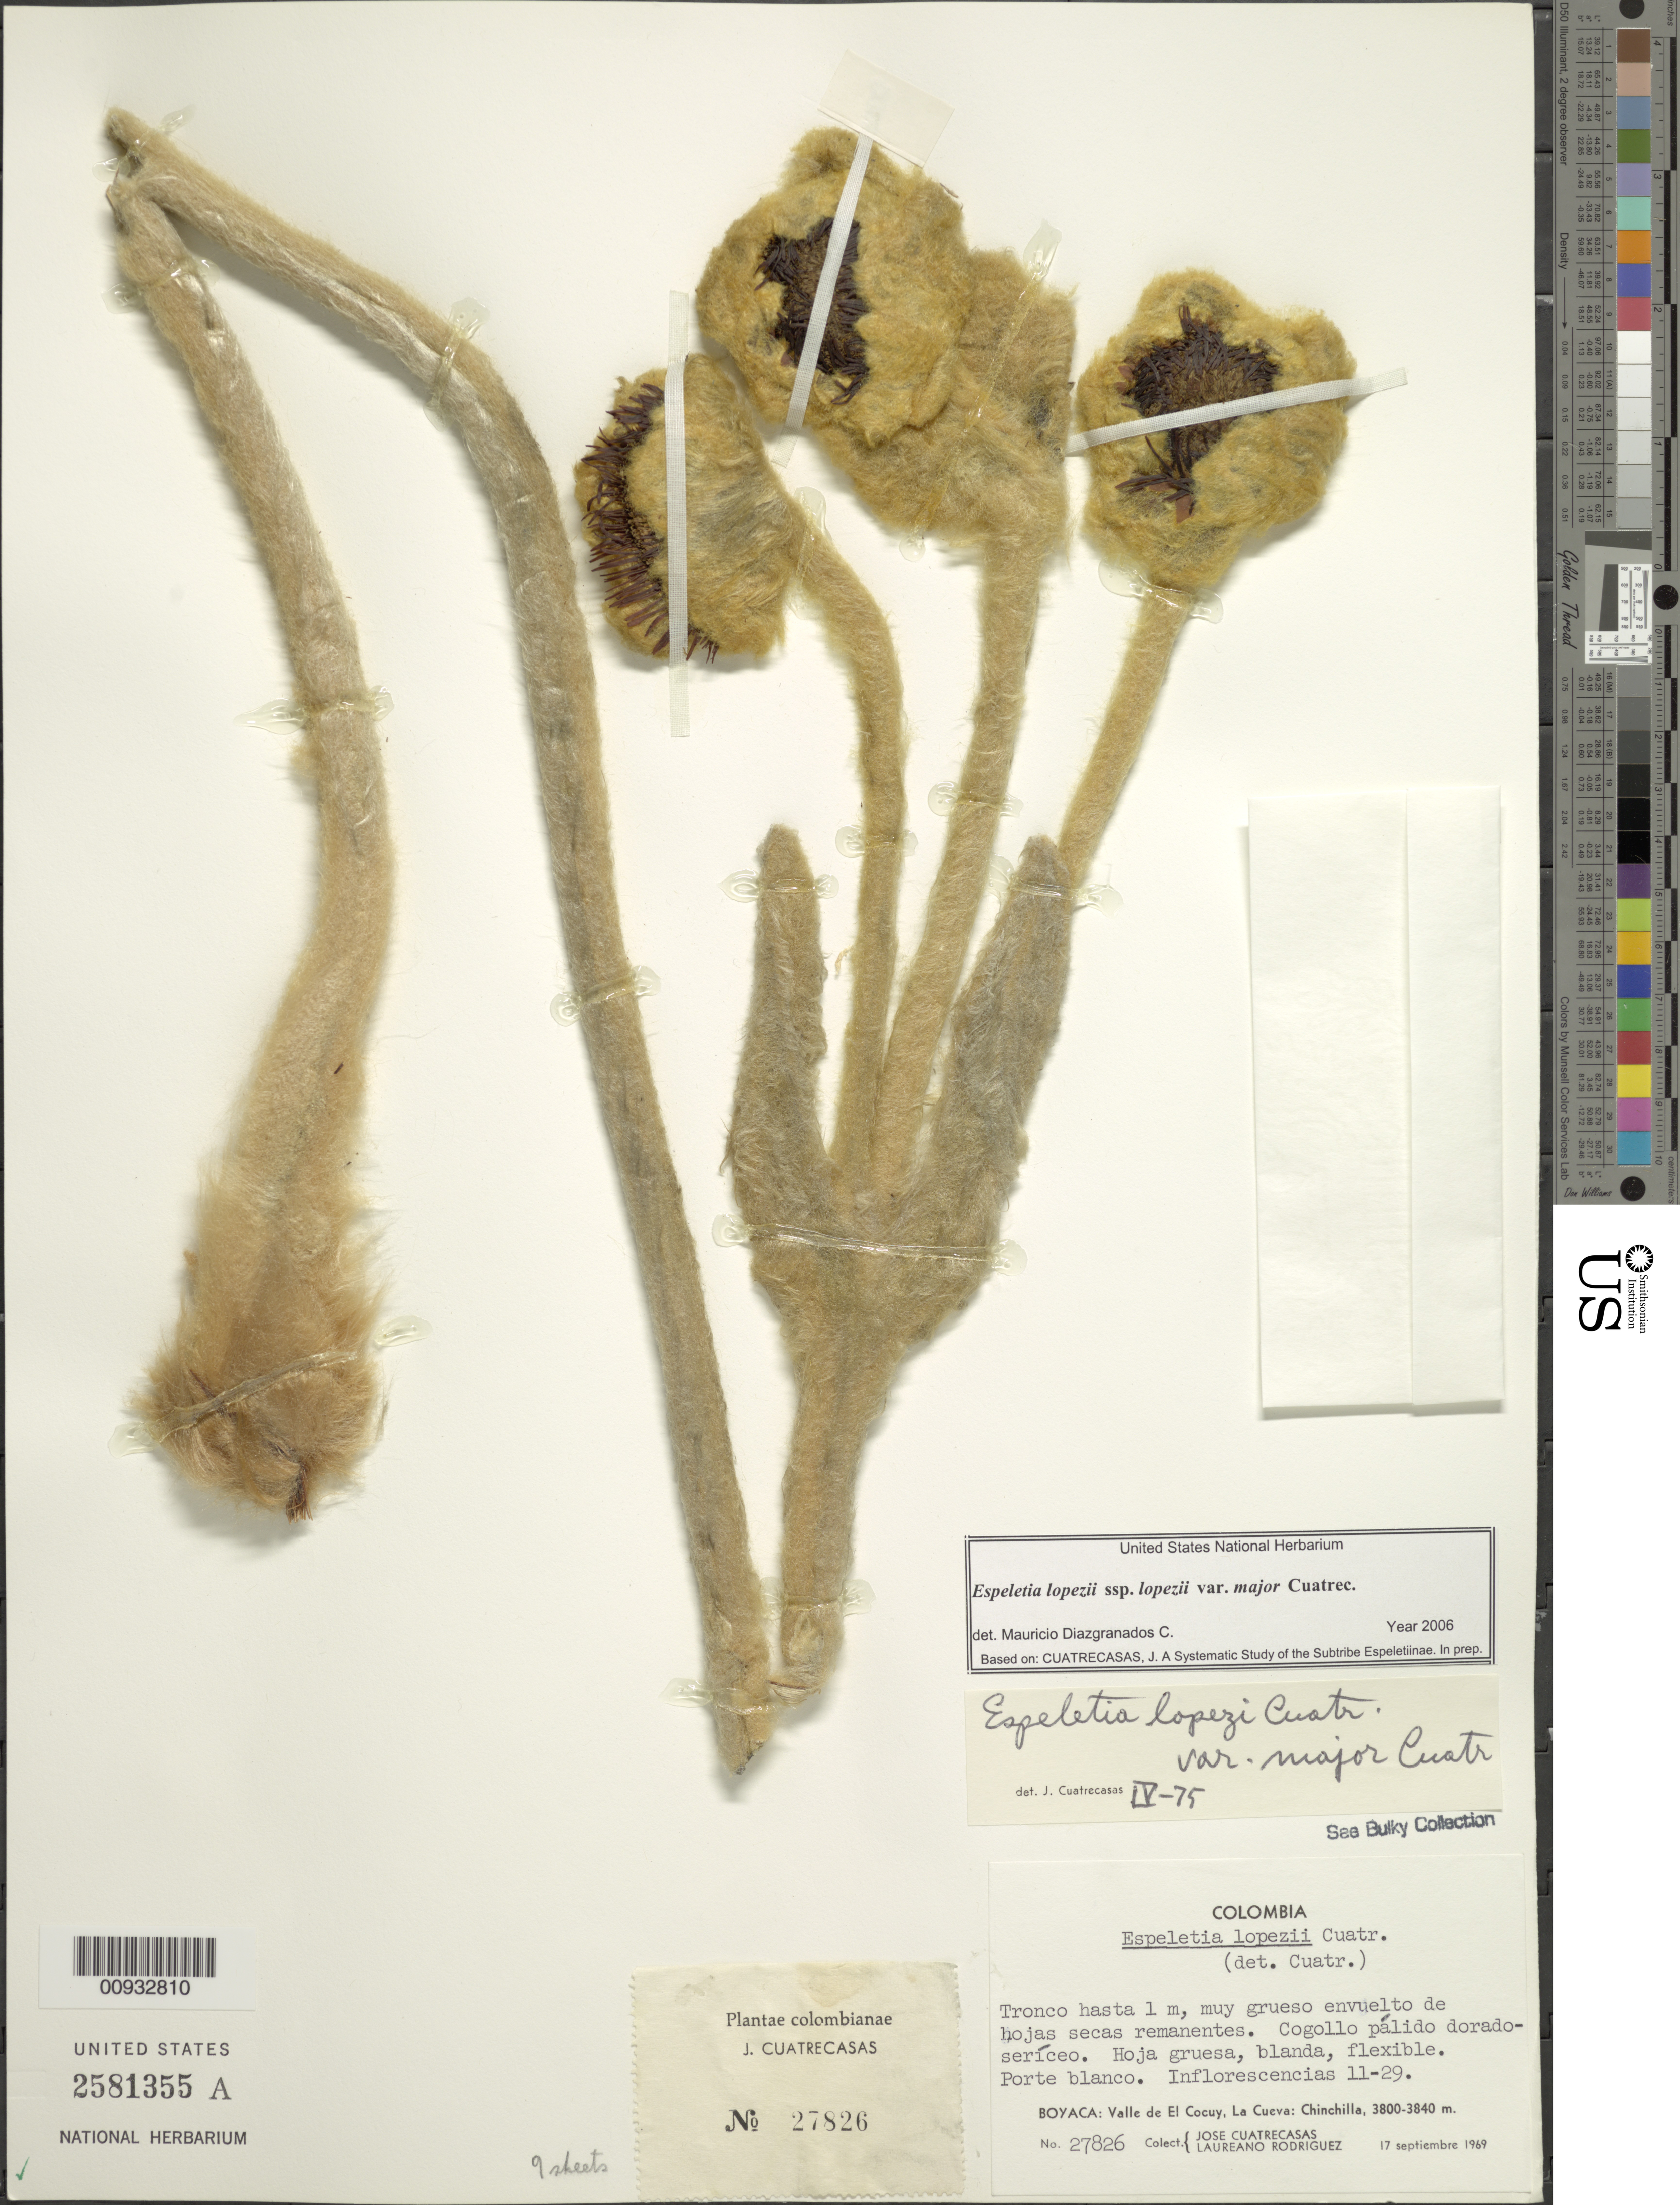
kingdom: Plantae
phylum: Tracheophyta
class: Magnoliopsida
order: Asterales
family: Asteraceae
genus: Espeletia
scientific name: Espeletia lopezii var. major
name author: Cuatrec.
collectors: J. Cuatrecasas & L. Rodriguez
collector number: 27826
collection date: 1969-09-17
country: Colombia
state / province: Boyacá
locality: Valle de El Cocuy, La Cueva: Chinchilla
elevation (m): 3800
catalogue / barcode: US 2581355A